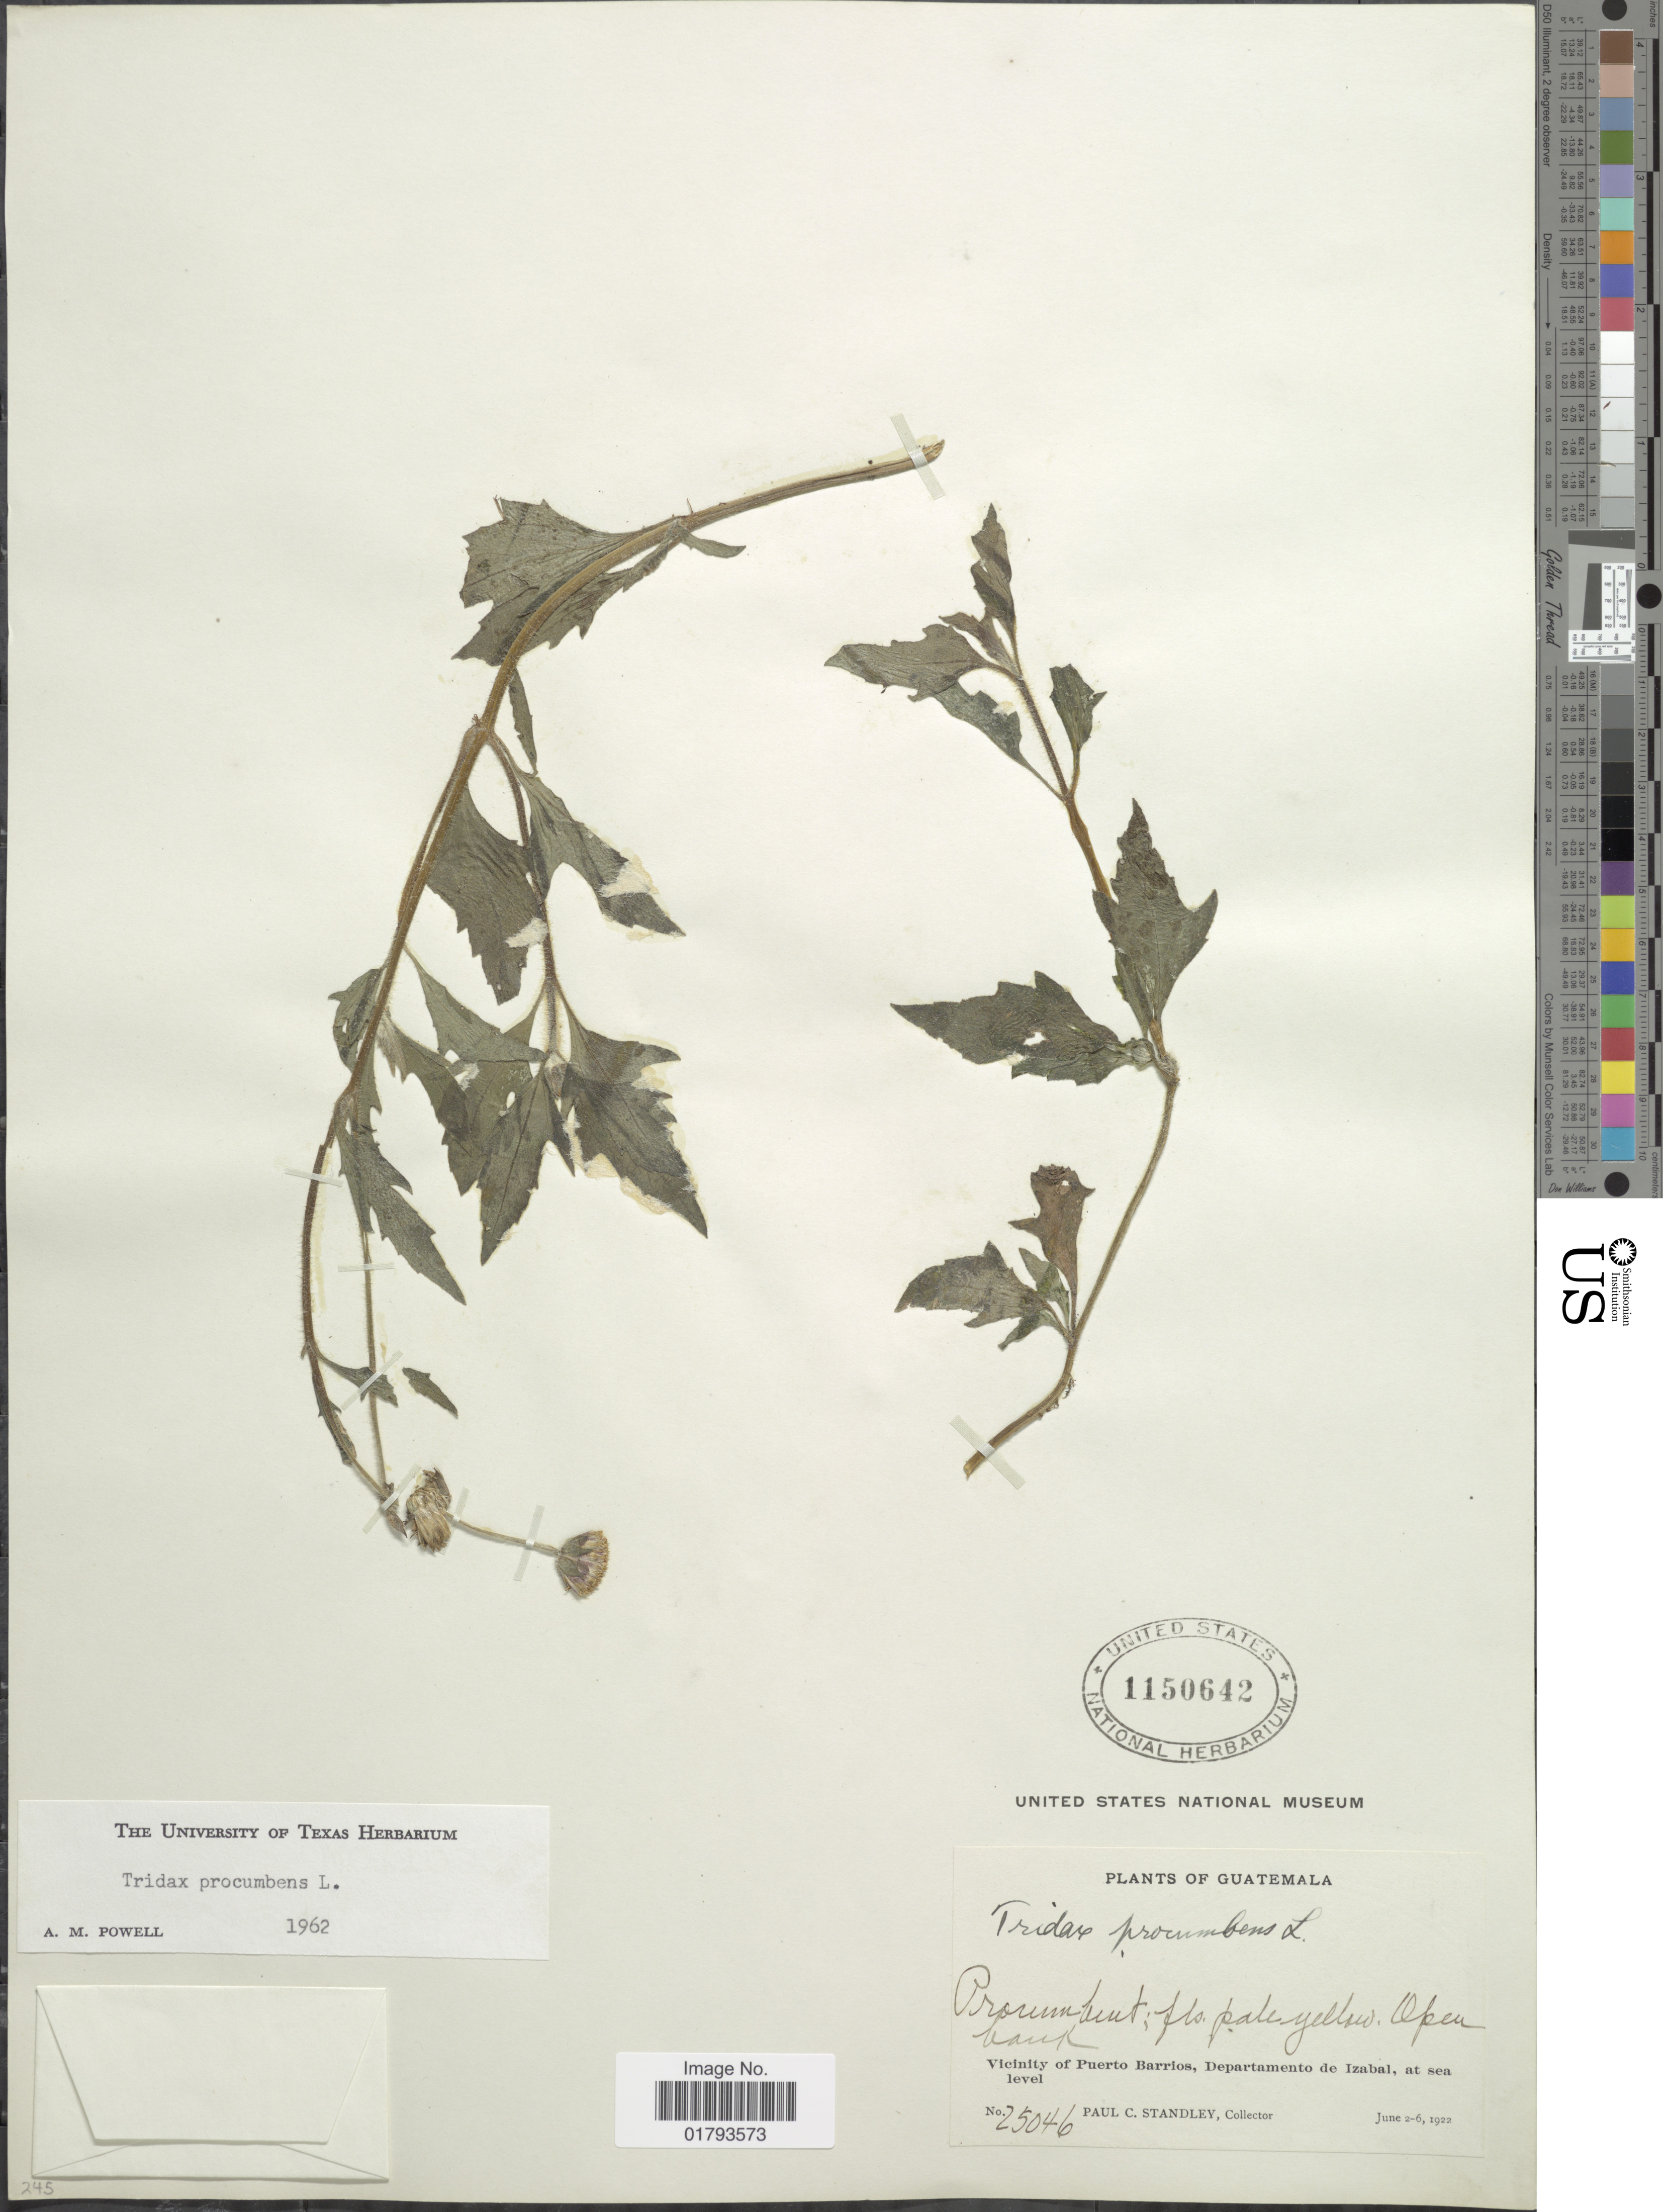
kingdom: Plantae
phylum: Tracheophyta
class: Magnoliopsida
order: Asterales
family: Asteraceae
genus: Tridax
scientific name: Tridax procumbens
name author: L.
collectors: P. C. Standley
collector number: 25046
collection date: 1922-06-02/1922-06-06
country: Guatemala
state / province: Izabal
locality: Open bank, Vicinity of Puerto Barrios, Departamento de Izabal.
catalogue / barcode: US 1150642